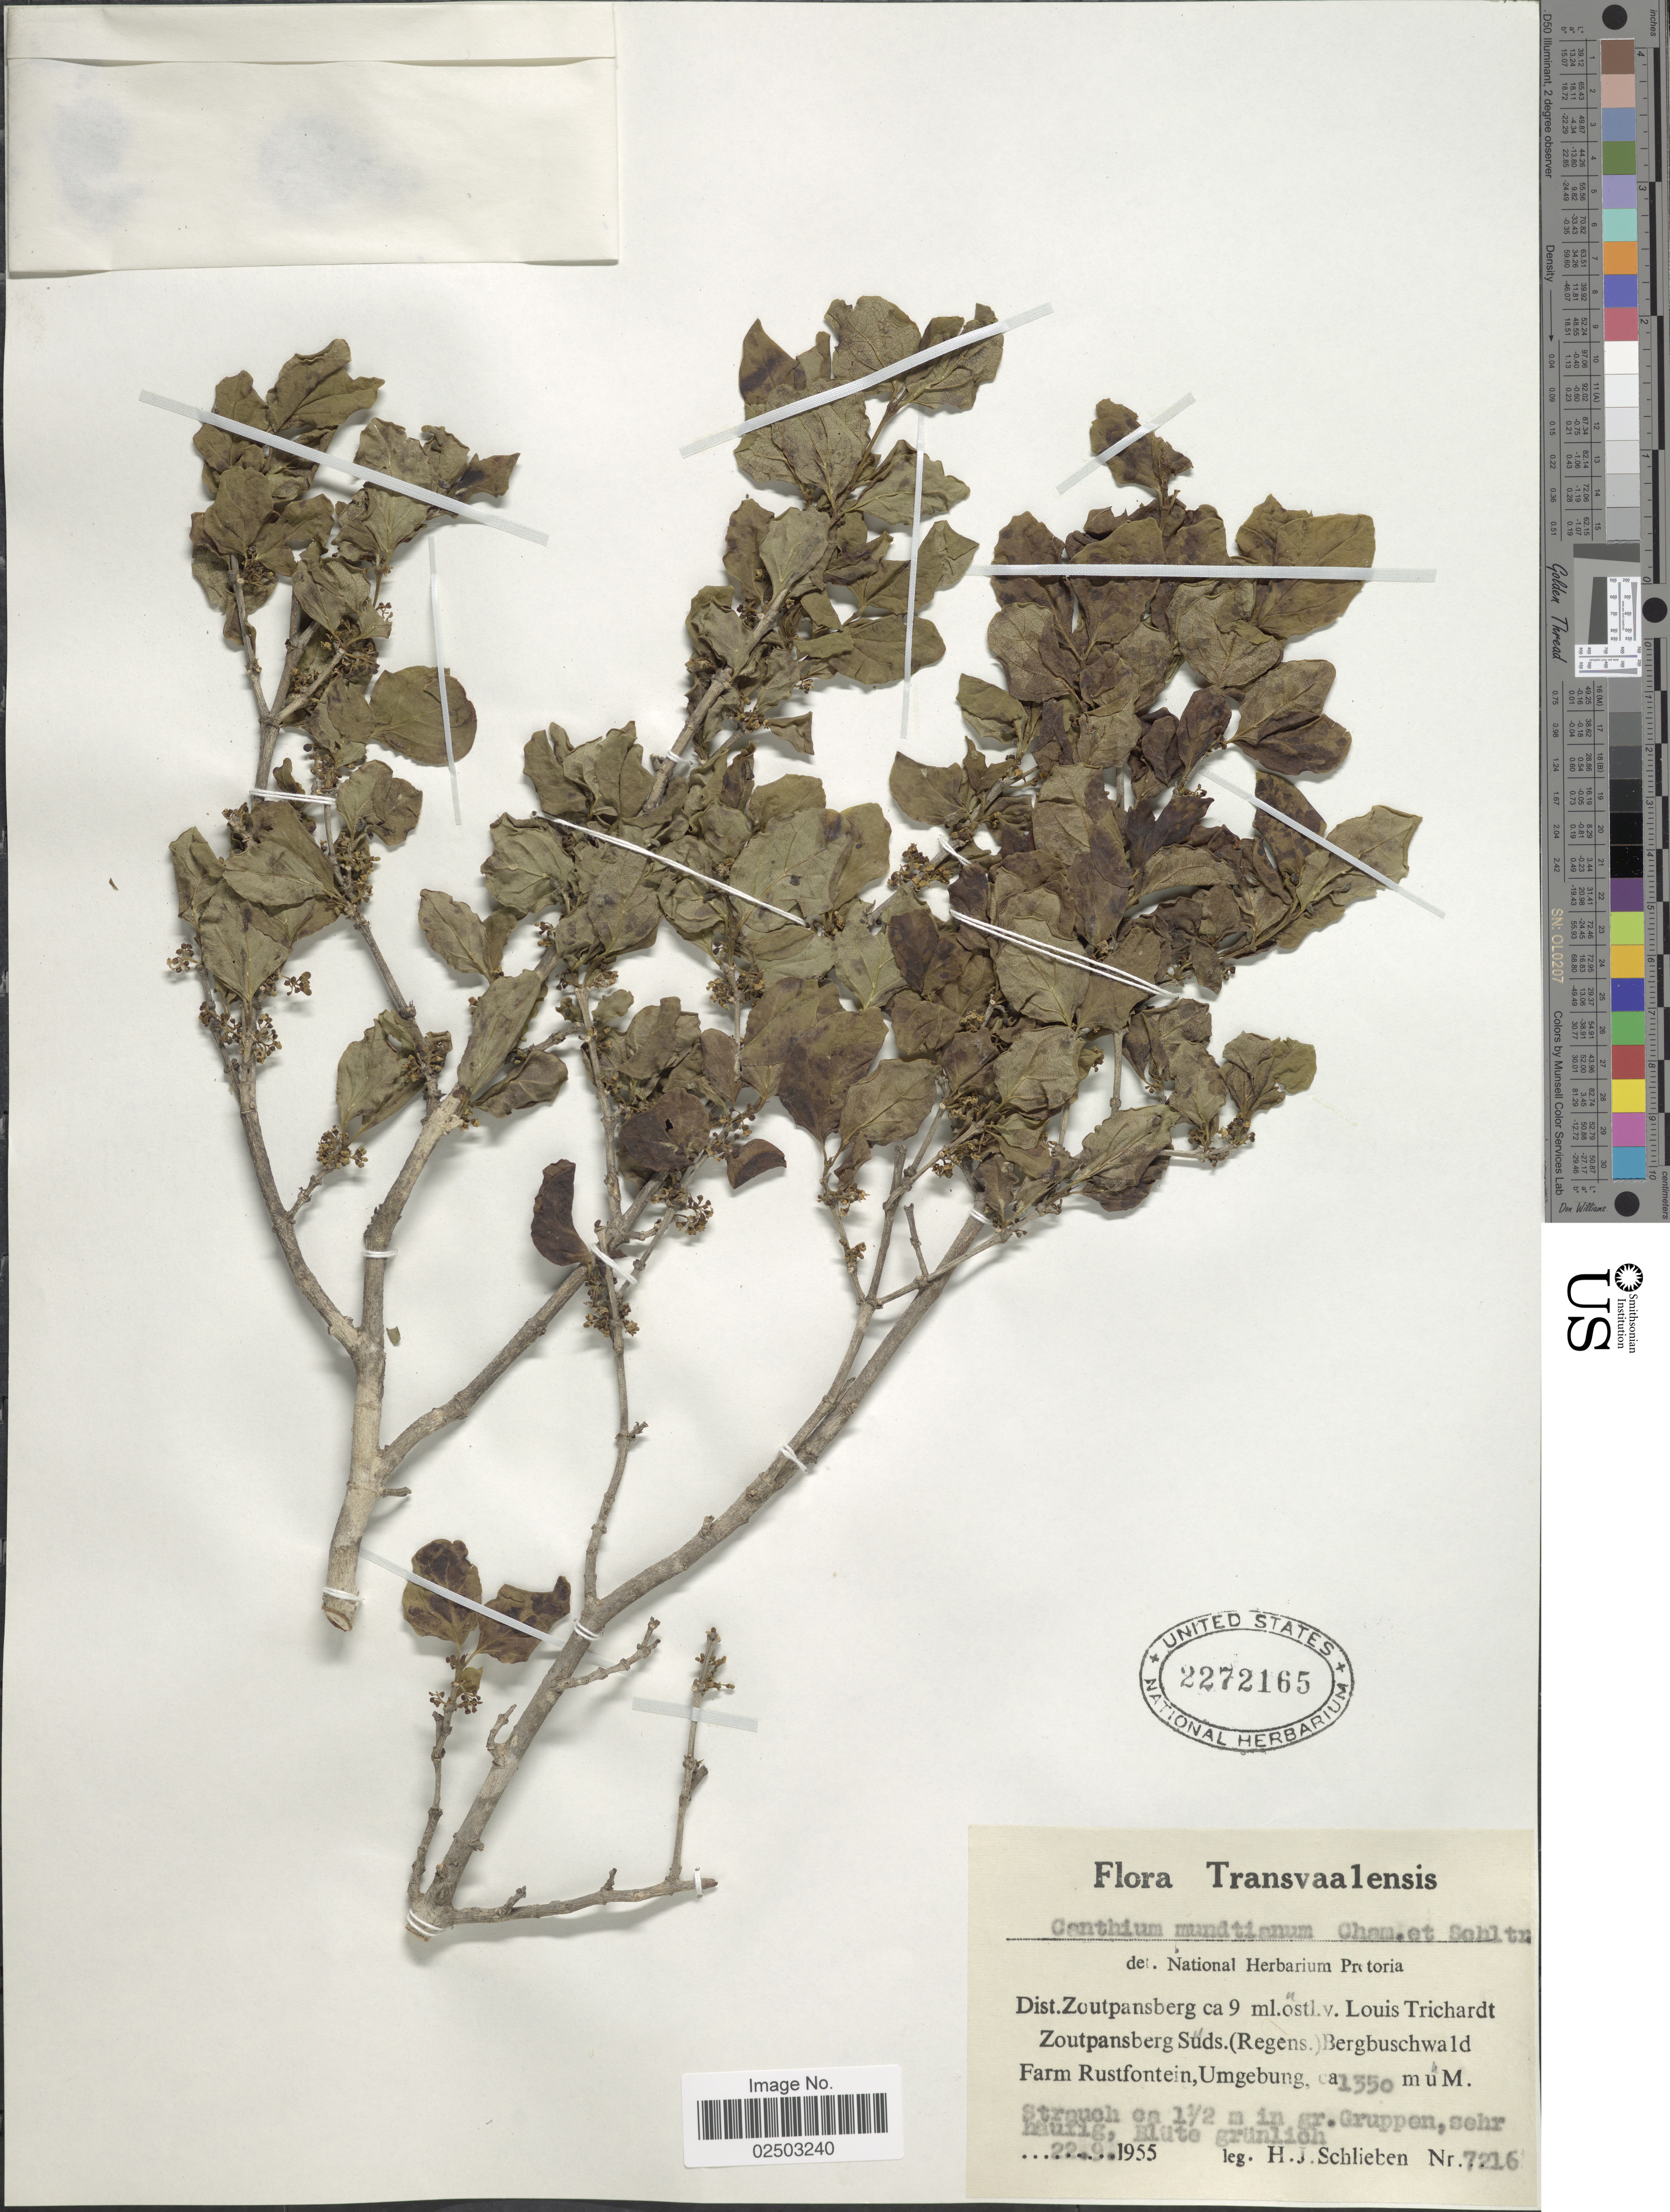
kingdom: Plantae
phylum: Tracheophyta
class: Magnoliopsida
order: Gentianales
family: Rubiaceae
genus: Canthium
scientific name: Canthium mundianum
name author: Cham. & Schltdl.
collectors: H. J. Schlieben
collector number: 7216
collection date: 1955-09-22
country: South Africa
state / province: Limpopo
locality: Transvaalensis, Dist. Zoutpansberg ca. 9 ml.ostl. v.Louis Trichardt Zoutpansberg Suds.(Regens.) Bergbushwald, Farm Rustfontein, Umgebung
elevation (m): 1350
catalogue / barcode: US 2272165